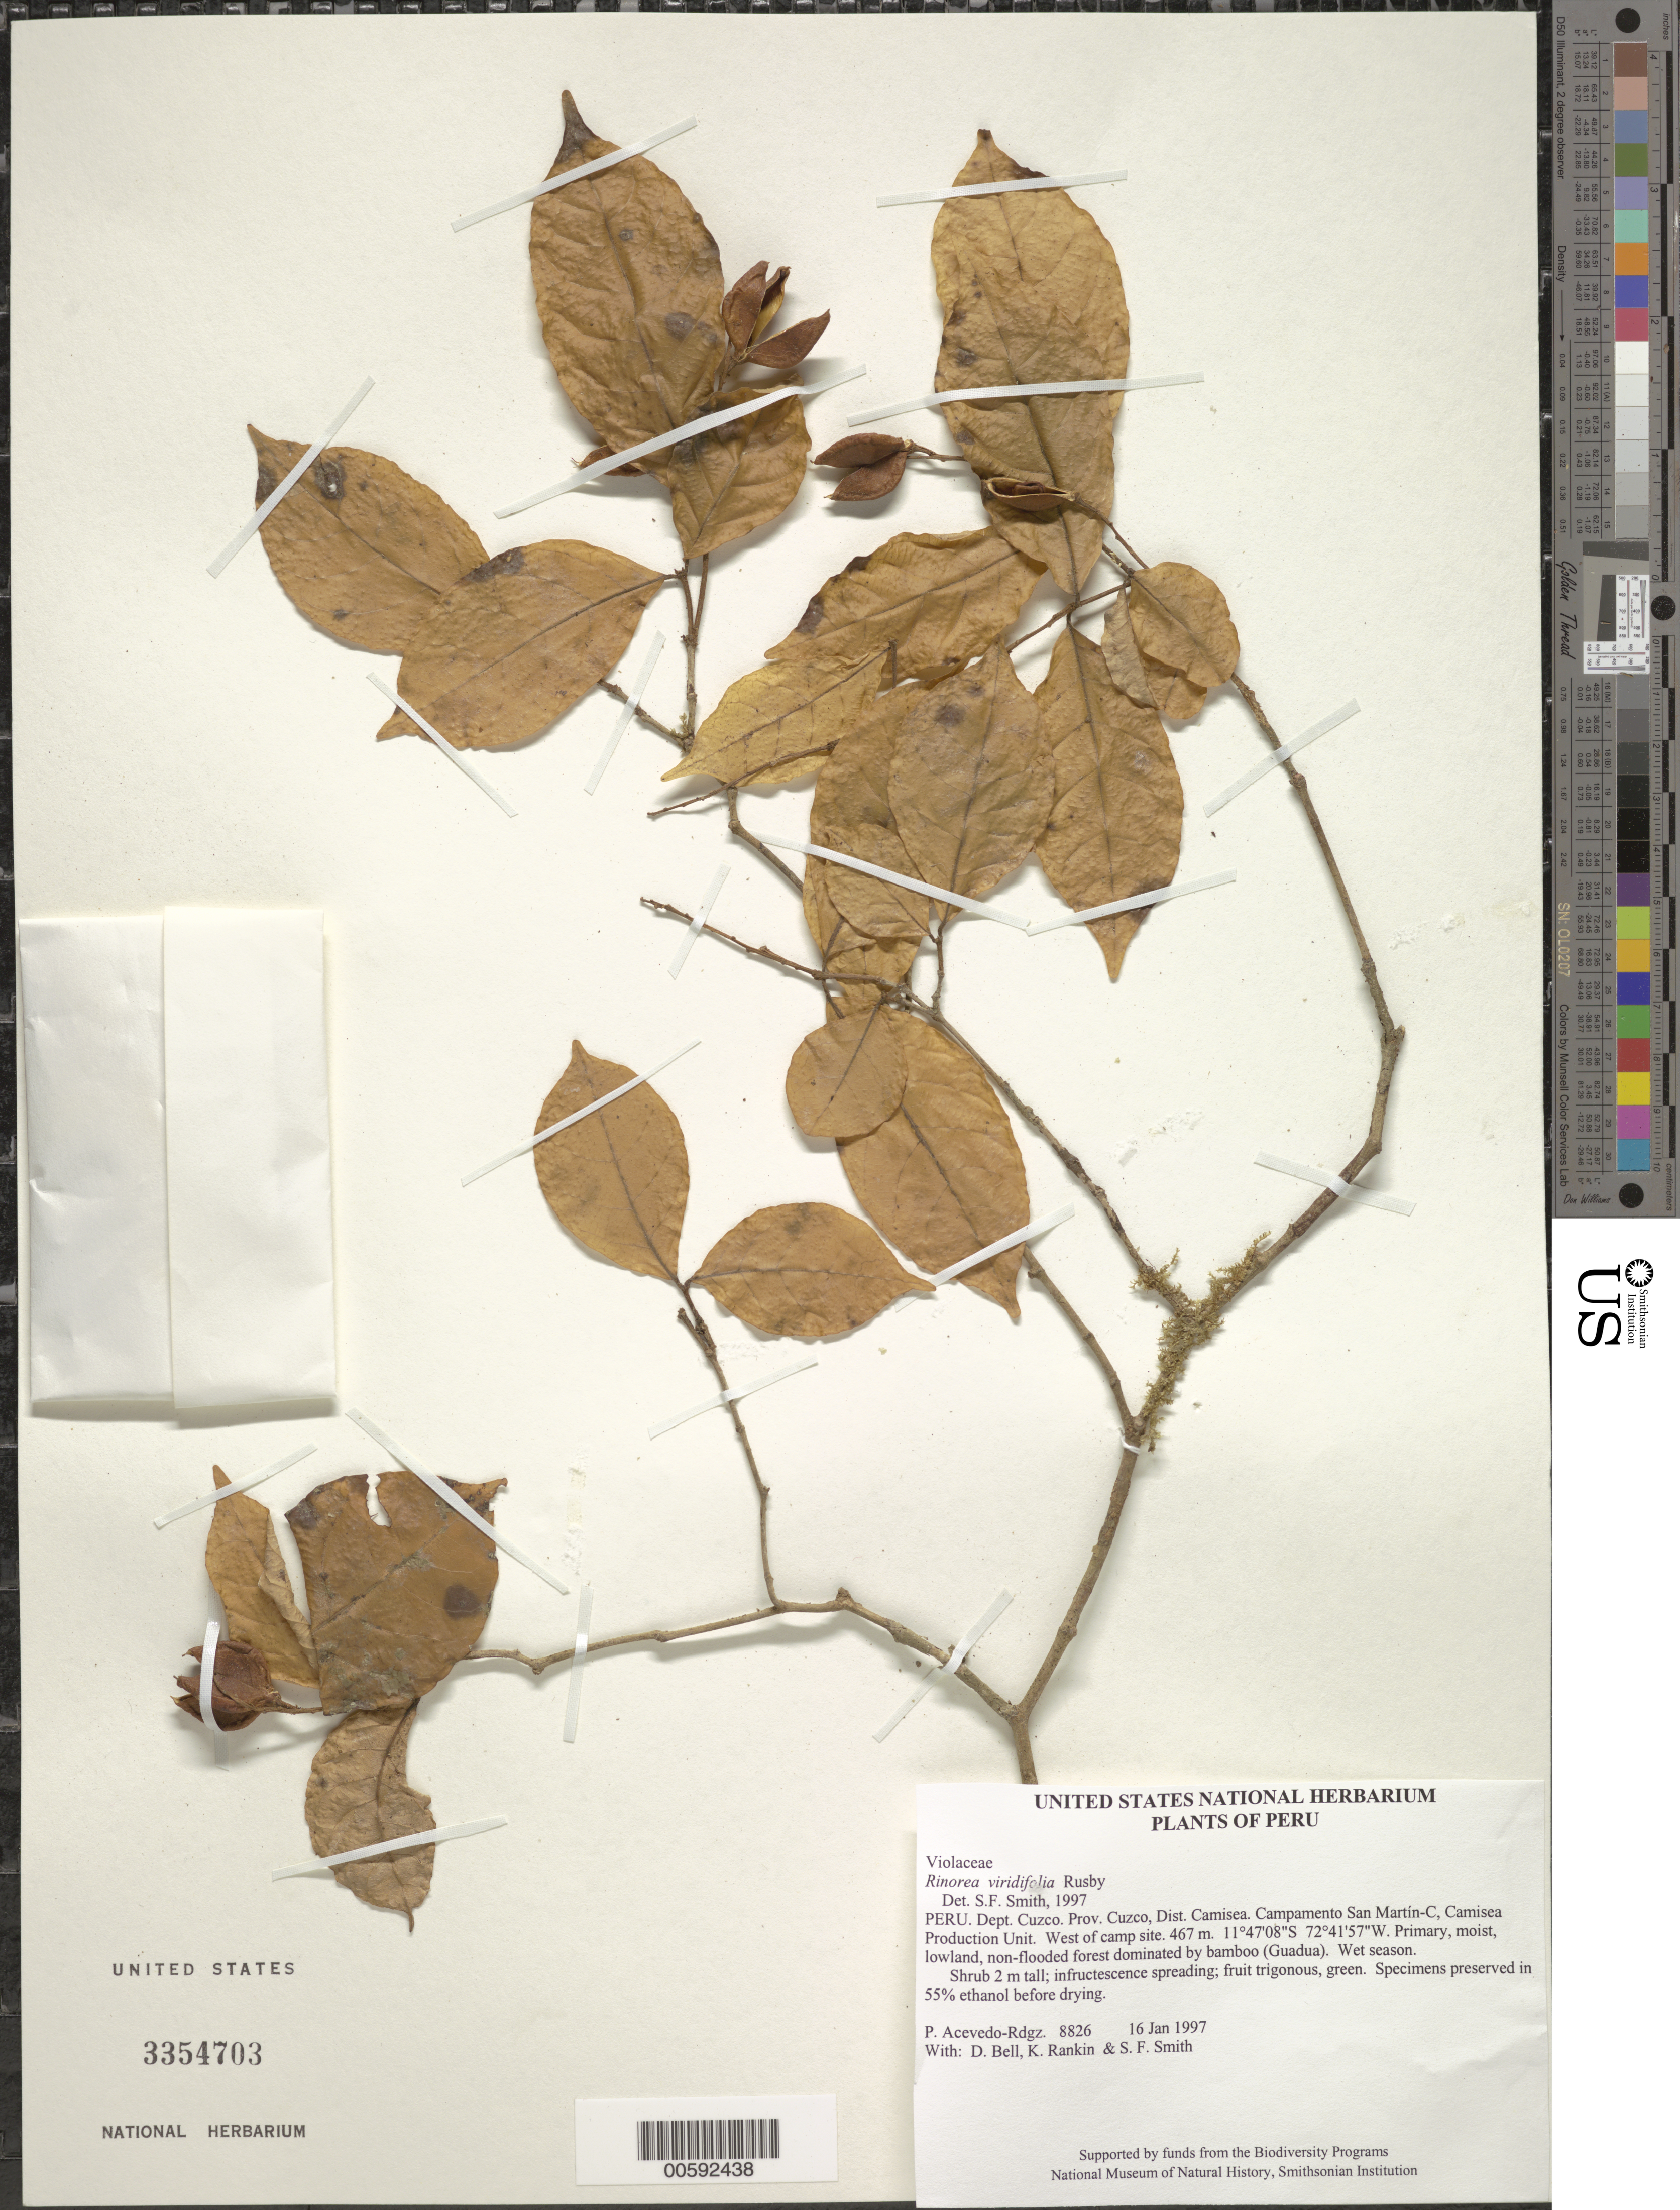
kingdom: Plantae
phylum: Tracheophyta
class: Magnoliopsida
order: Malpighiales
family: Violaceae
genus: Rinorea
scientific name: Rinorea viridifolia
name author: Rusby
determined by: Smith, Stephen F., (US), NMNH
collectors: P. Acevedo-Rodr., D. A. Bell, K. B. Rankin & S.F. Smith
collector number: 8826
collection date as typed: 16 Jan 1997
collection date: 1997-01-16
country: Peru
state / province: Cusco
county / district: Cusco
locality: Districto Camisea, Campamento San Martín-C, Camisea Production Unit. West of camp site.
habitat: Primary, moist, lowland, non-flooded forest dominated by bamboo (Guadua). Wet season.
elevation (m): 467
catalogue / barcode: US 3354703